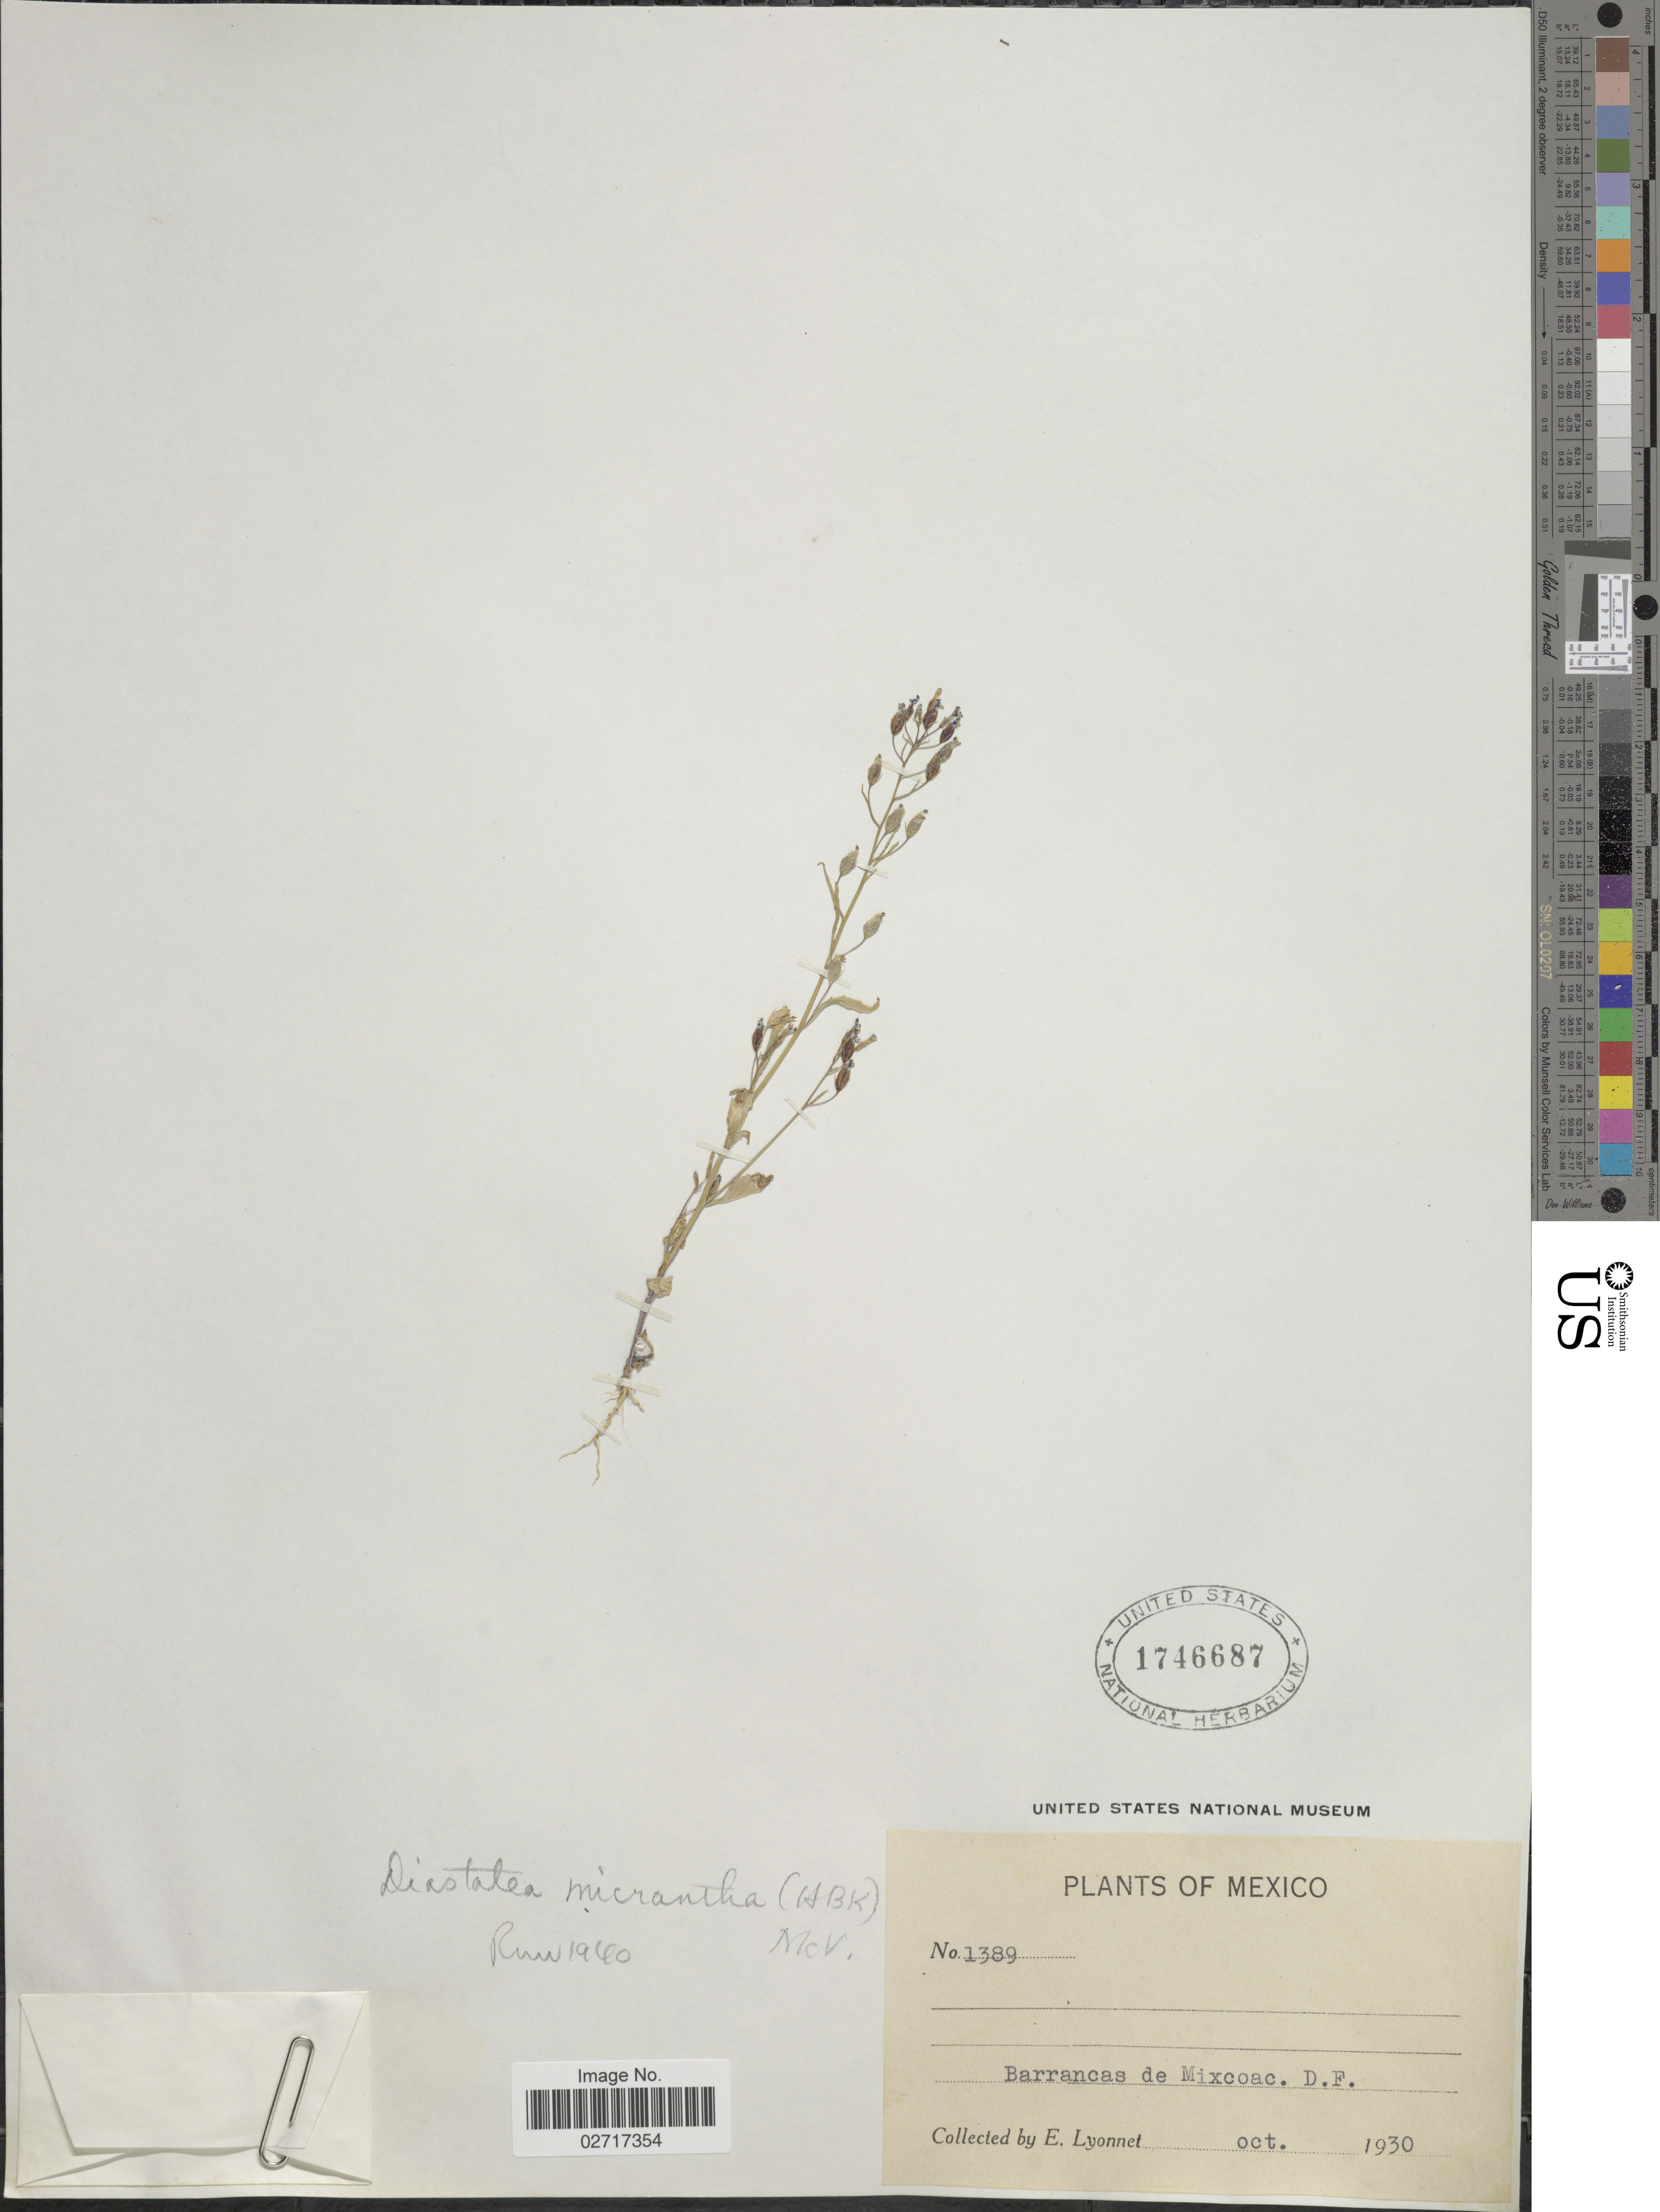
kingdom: Plantae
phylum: Tracheophyta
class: Magnoliopsida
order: Asterales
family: Campanulaceae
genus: Diastatea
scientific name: Diastatea micrantha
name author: (Kunth) McVaugh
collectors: E. Lyonnet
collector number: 1389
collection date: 1930-10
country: Mexico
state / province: Distrito Federal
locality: Barrancas de Mixcoac. D.F.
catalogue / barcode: US 1746687